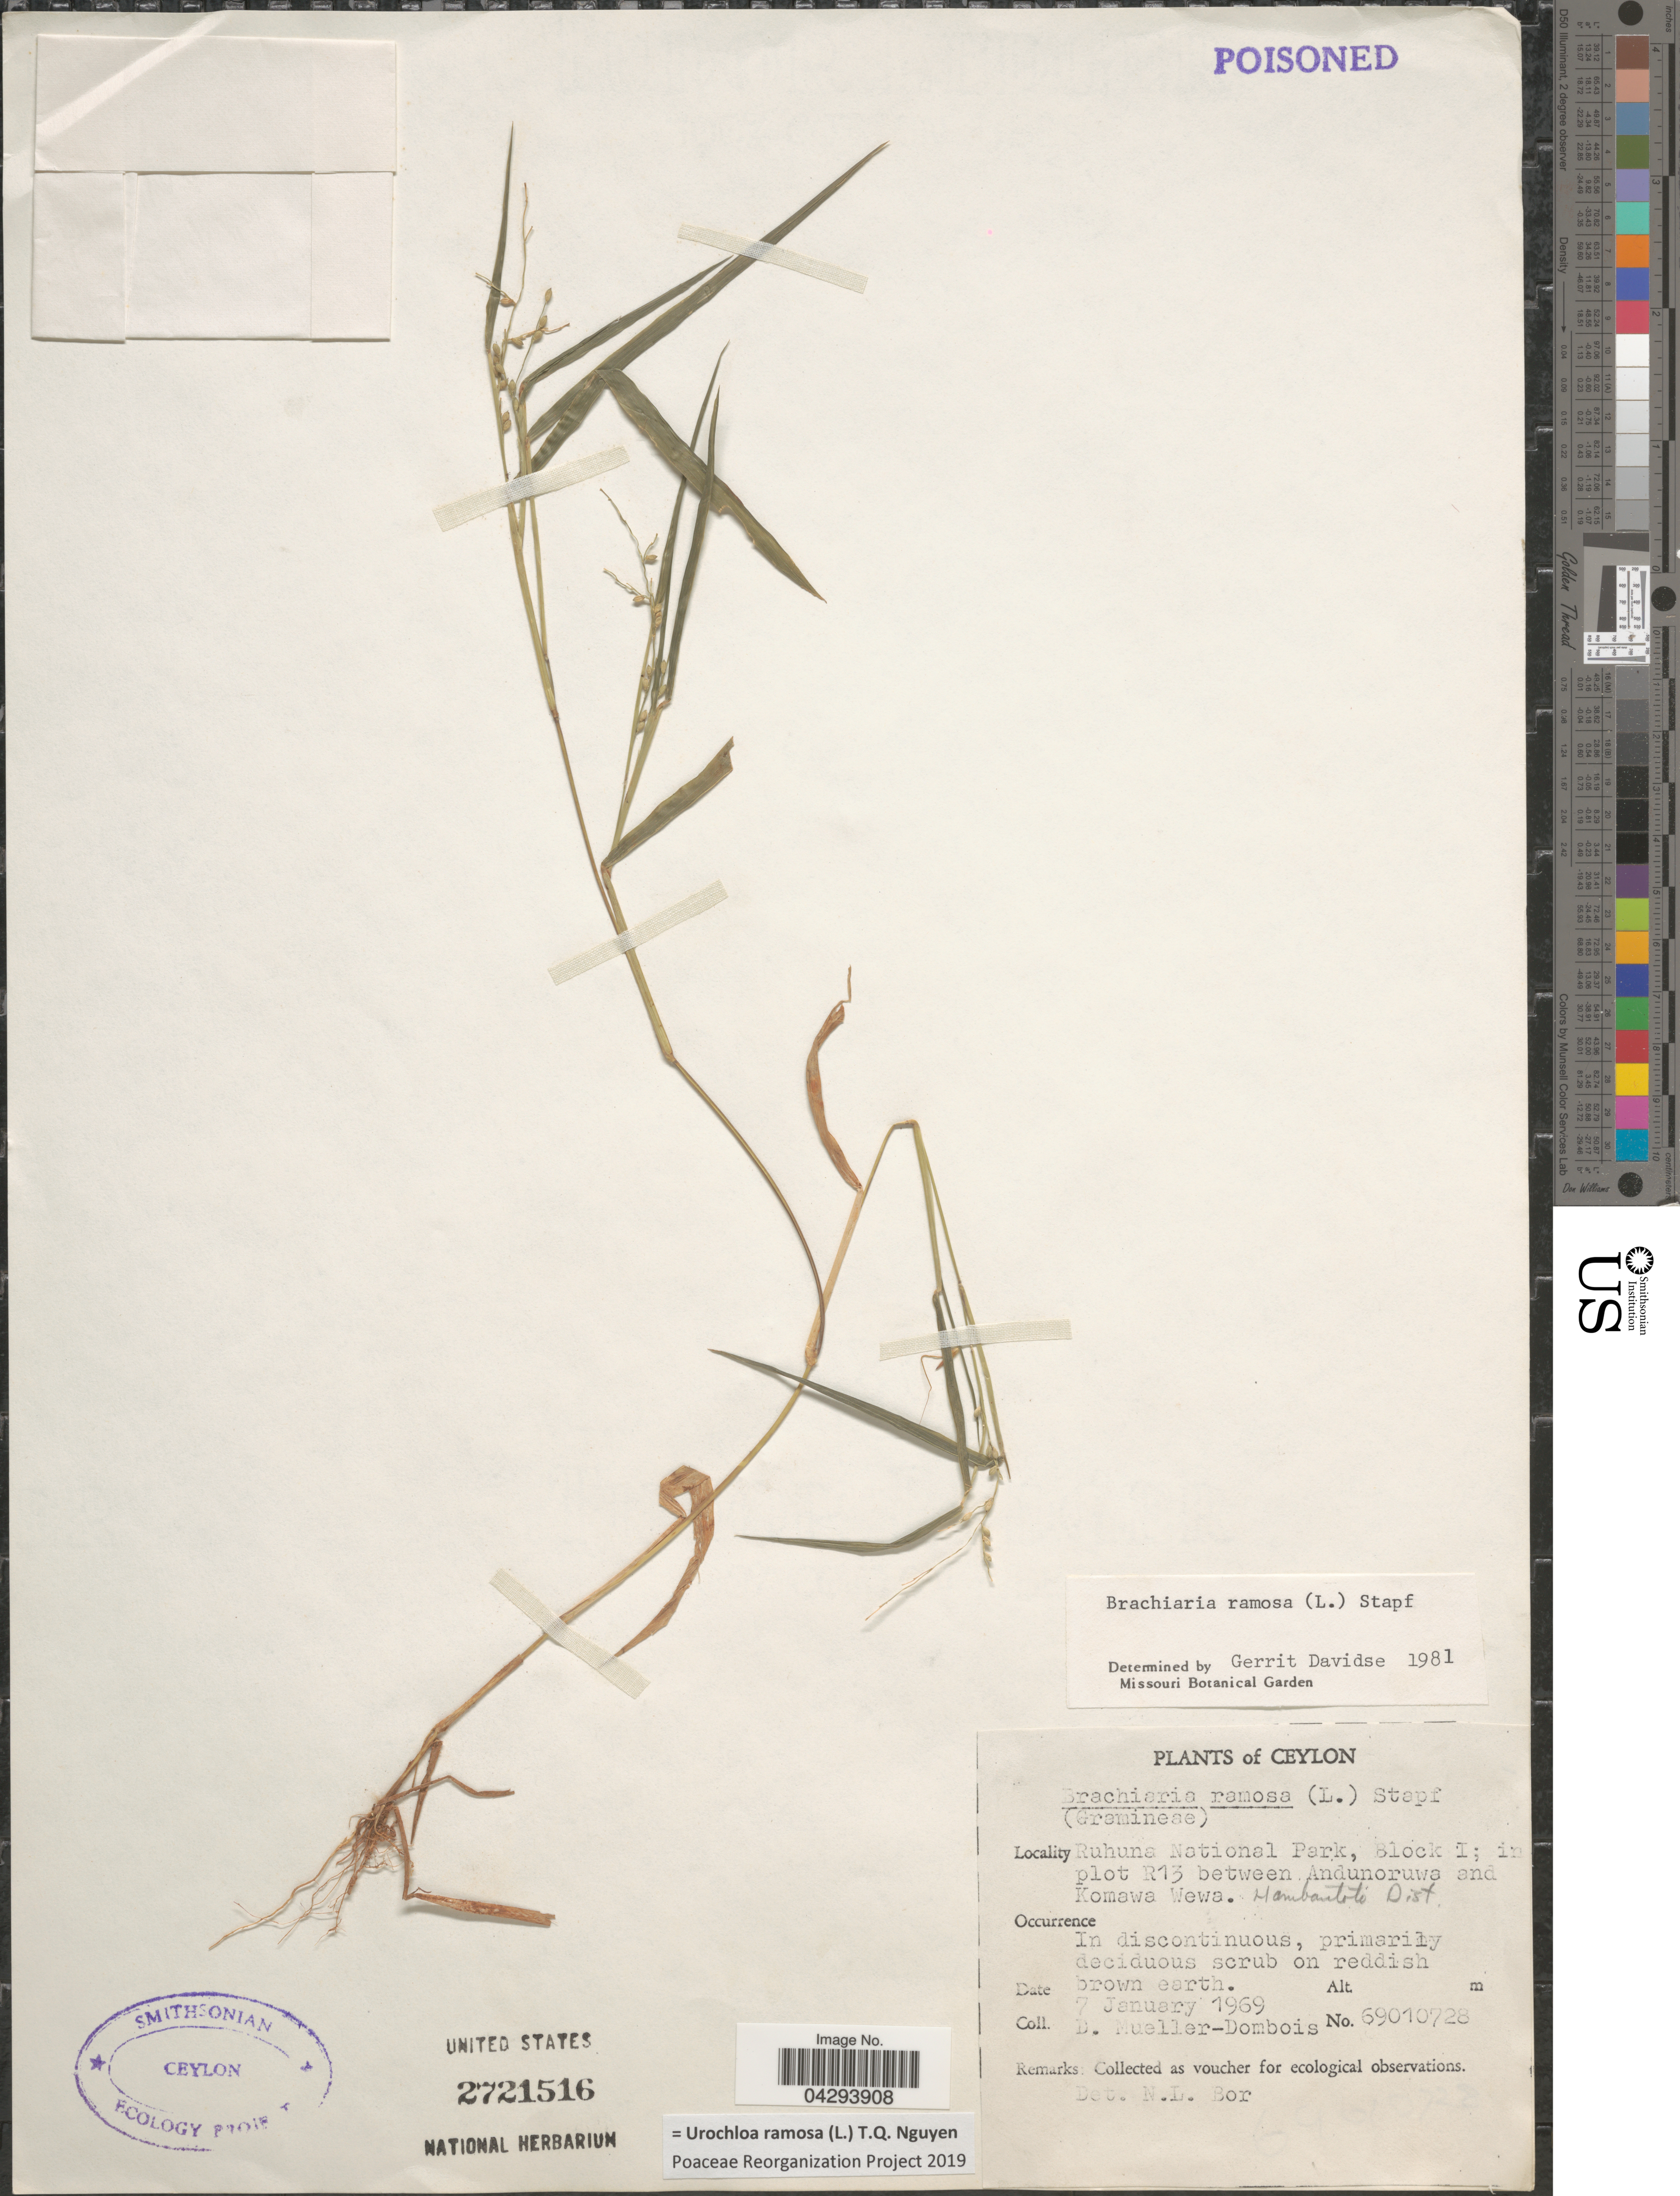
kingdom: Plantae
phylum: Tracheophyta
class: Liliopsida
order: Poales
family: Poaceae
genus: Urochloa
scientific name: Urochloa ramosa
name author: T.Q. Nguyen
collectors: D. Mueller-Dombois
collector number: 69010728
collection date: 1969-01-07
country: Sri Lanka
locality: Ceylon. Ruhuna National Park, Block I; in plot R13 between Andunoruwa and Komawa Wewa. Hambantota Dist.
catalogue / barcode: US 2721516